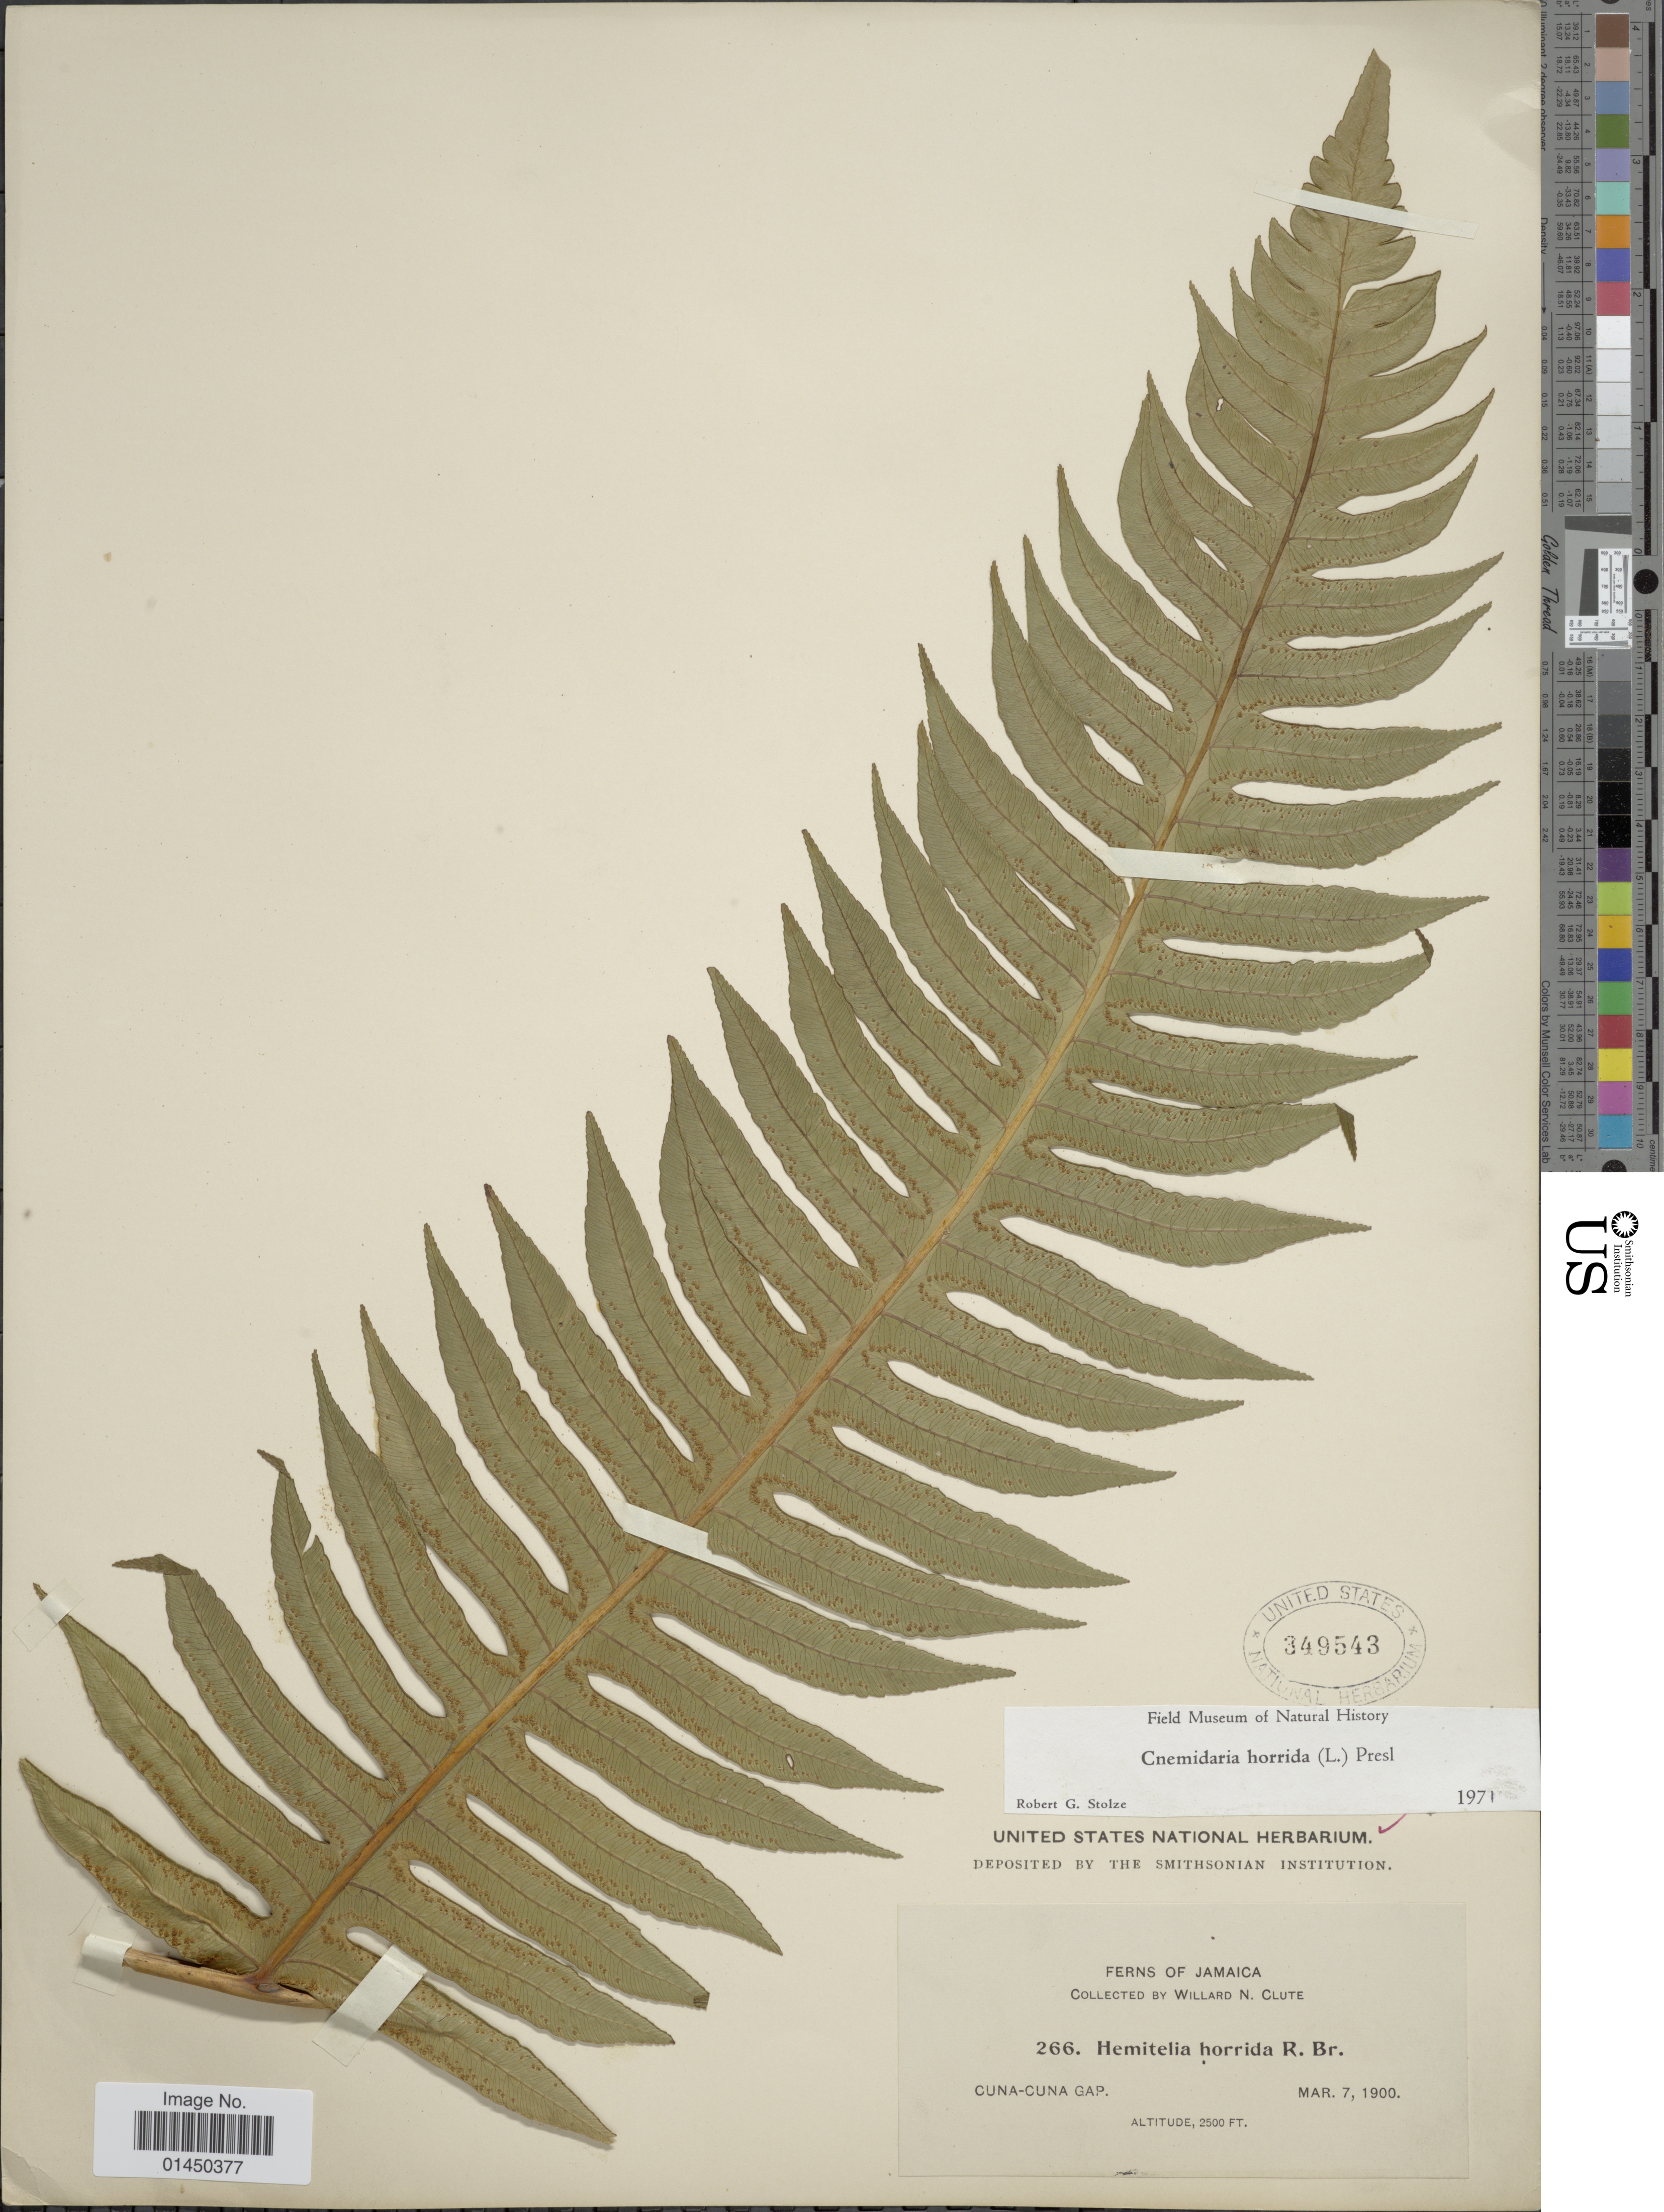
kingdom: Plantae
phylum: Tracheophyta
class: Polypodiopsida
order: Cyatheales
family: Cyatheaceae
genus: Cyathea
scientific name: Cyathea horrida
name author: (L.) Sm.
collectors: W. N. Clute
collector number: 266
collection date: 1900-03-07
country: Jamaica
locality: Cuna-Cuna Gap.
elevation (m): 762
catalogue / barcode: US 349543